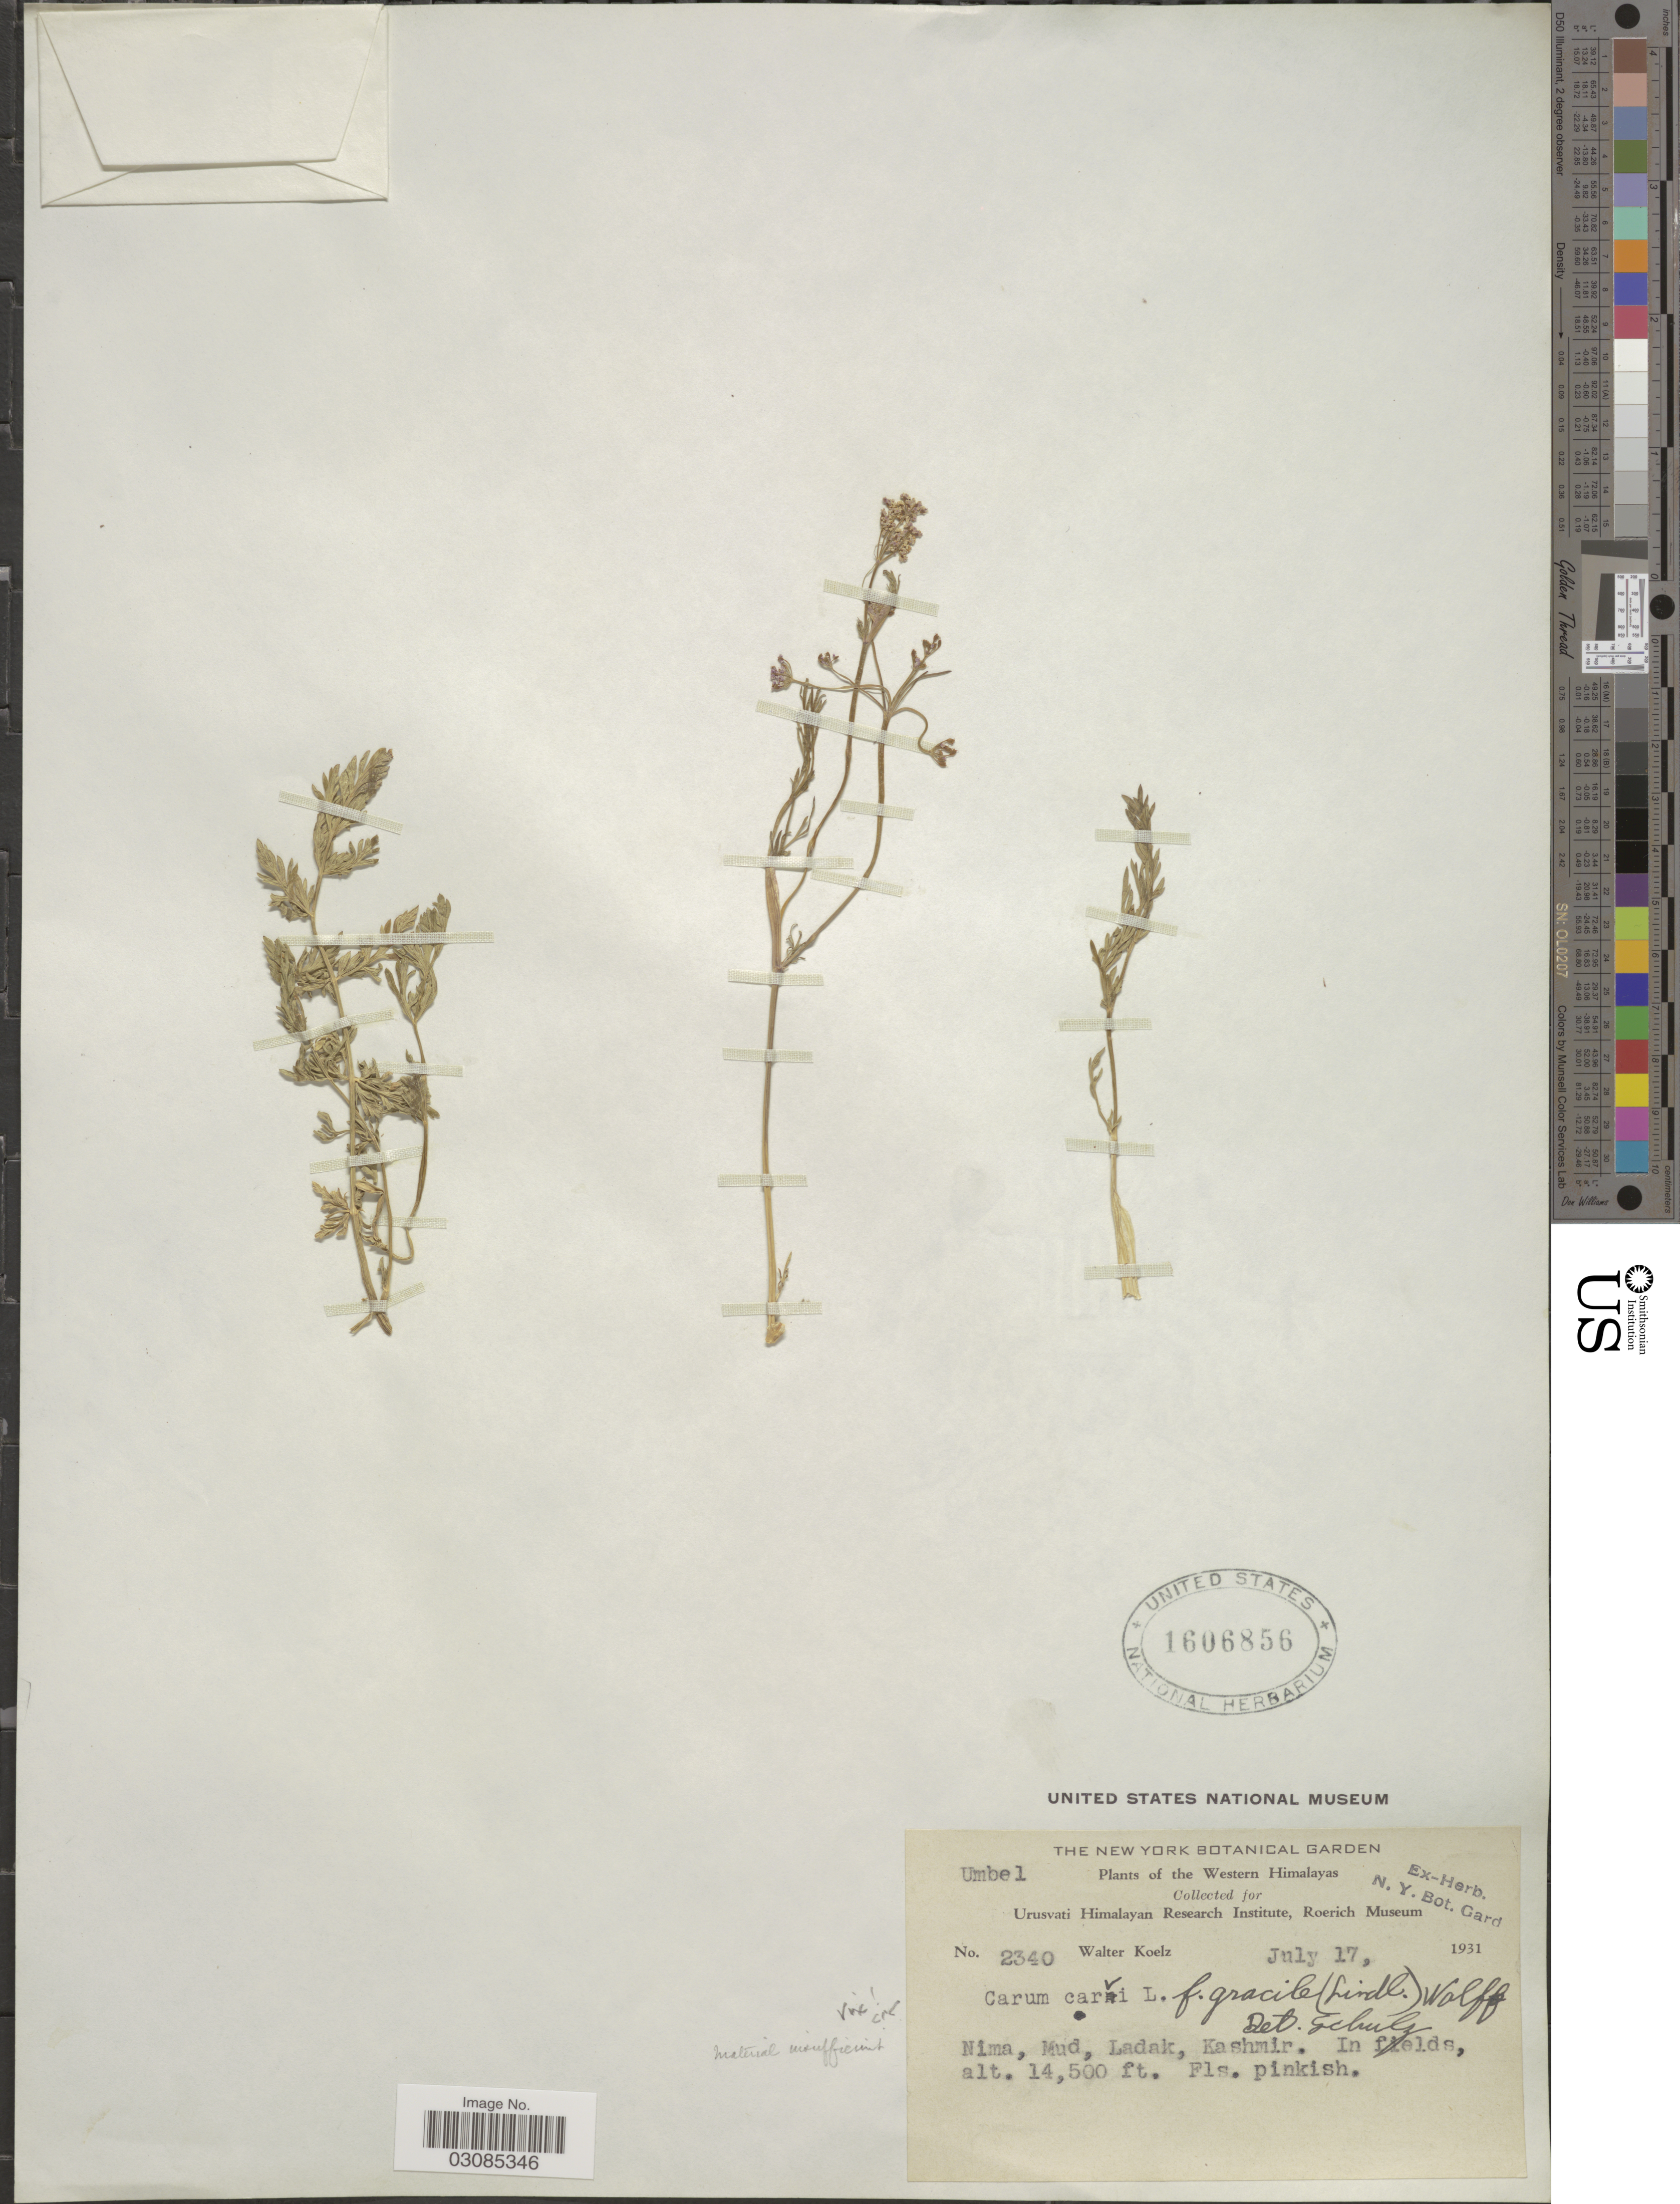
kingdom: Plantae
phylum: Tracheophyta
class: Magnoliopsida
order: Apiales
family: Apiaceae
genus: Carum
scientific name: Carum carvi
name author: L.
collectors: W. N. Koelz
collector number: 2340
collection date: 1931-07-17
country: India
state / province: Ladakh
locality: Western Himalayas. Nima, Mud, Ladak, Kashmir.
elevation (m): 4420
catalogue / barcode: US 1606856